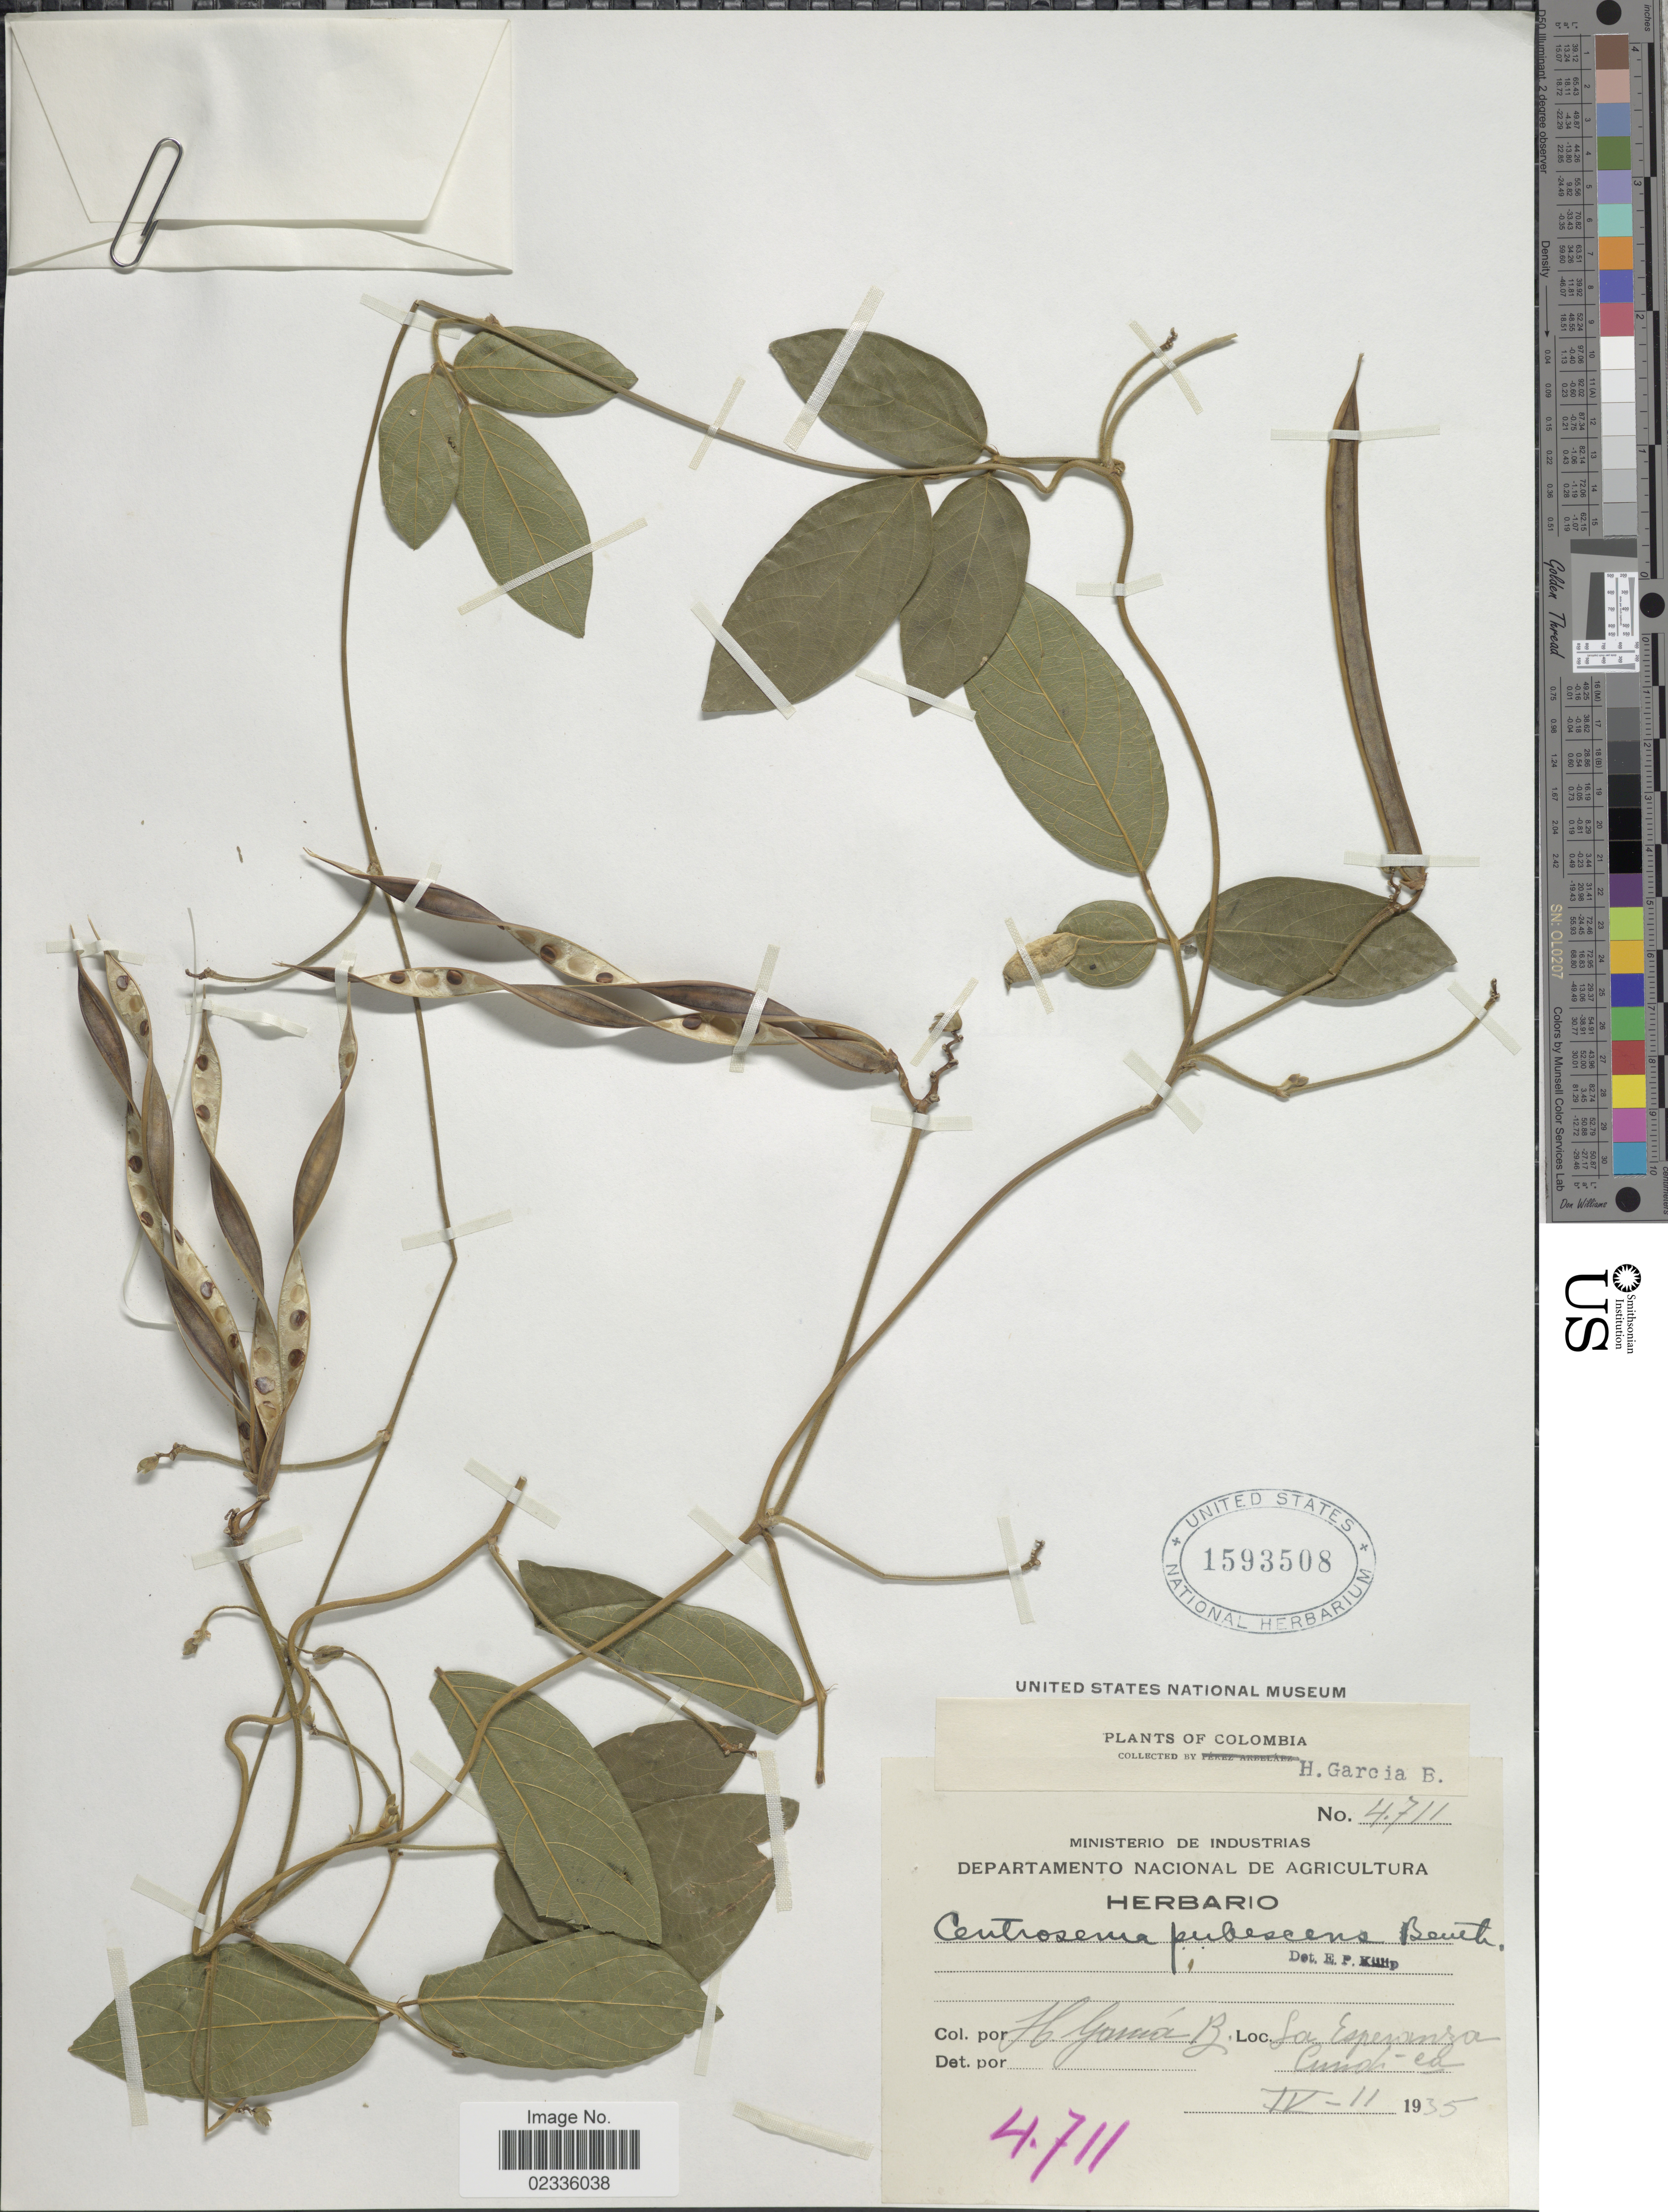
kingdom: Plantae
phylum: Tracheophyta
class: Magnoliopsida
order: Fabales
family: Fabaceae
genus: Centrosema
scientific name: Centrosema pubescens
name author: Benth.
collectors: H. García Barriga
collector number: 4711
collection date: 1935-04-11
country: Colombia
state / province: Cundinamarca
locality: La Esperanza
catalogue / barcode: US 1593508